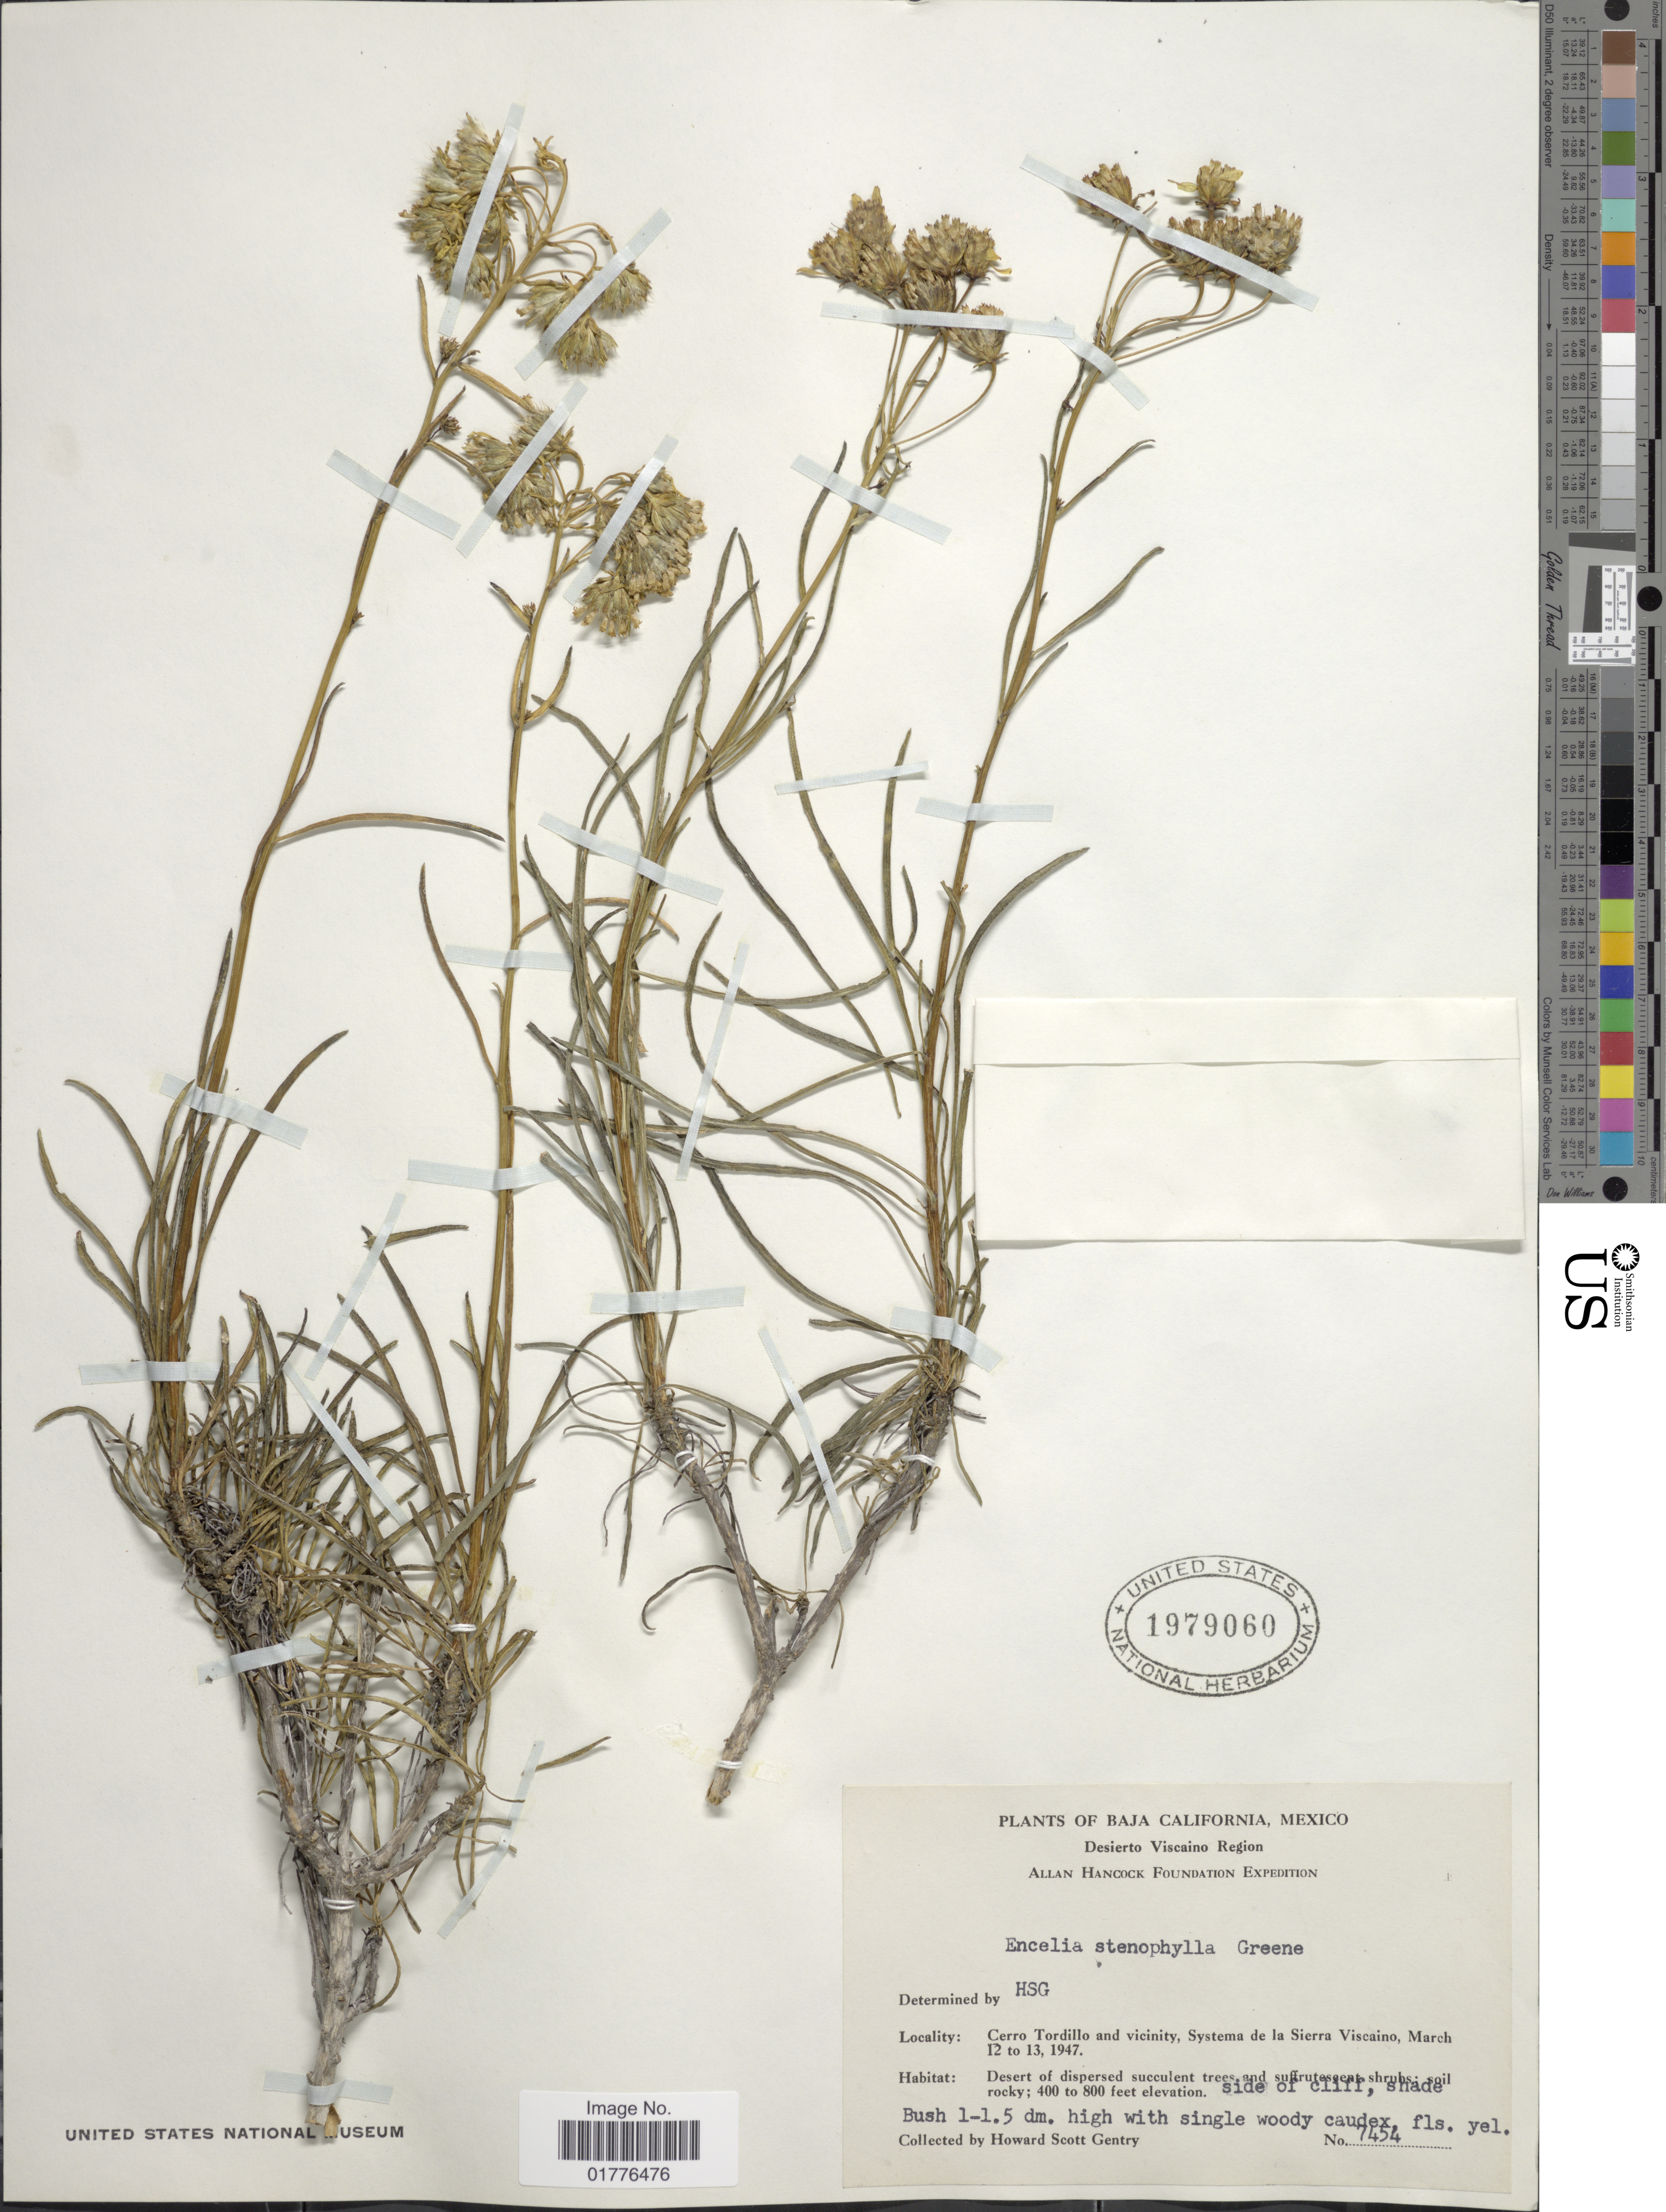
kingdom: Plantae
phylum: Tracheophyta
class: Magnoliopsida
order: Asterales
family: Asteraceae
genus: Encelia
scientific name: Encelia stenophylla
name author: Greene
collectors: H. S. Gentry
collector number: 7454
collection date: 1947-03-12/1947-03-13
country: Mexico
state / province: Baja California Sur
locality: Desierto Viscaino Region. Cerro Tordillo and vicinity, Systema de la Sierra Viscaino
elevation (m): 122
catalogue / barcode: US 1979060